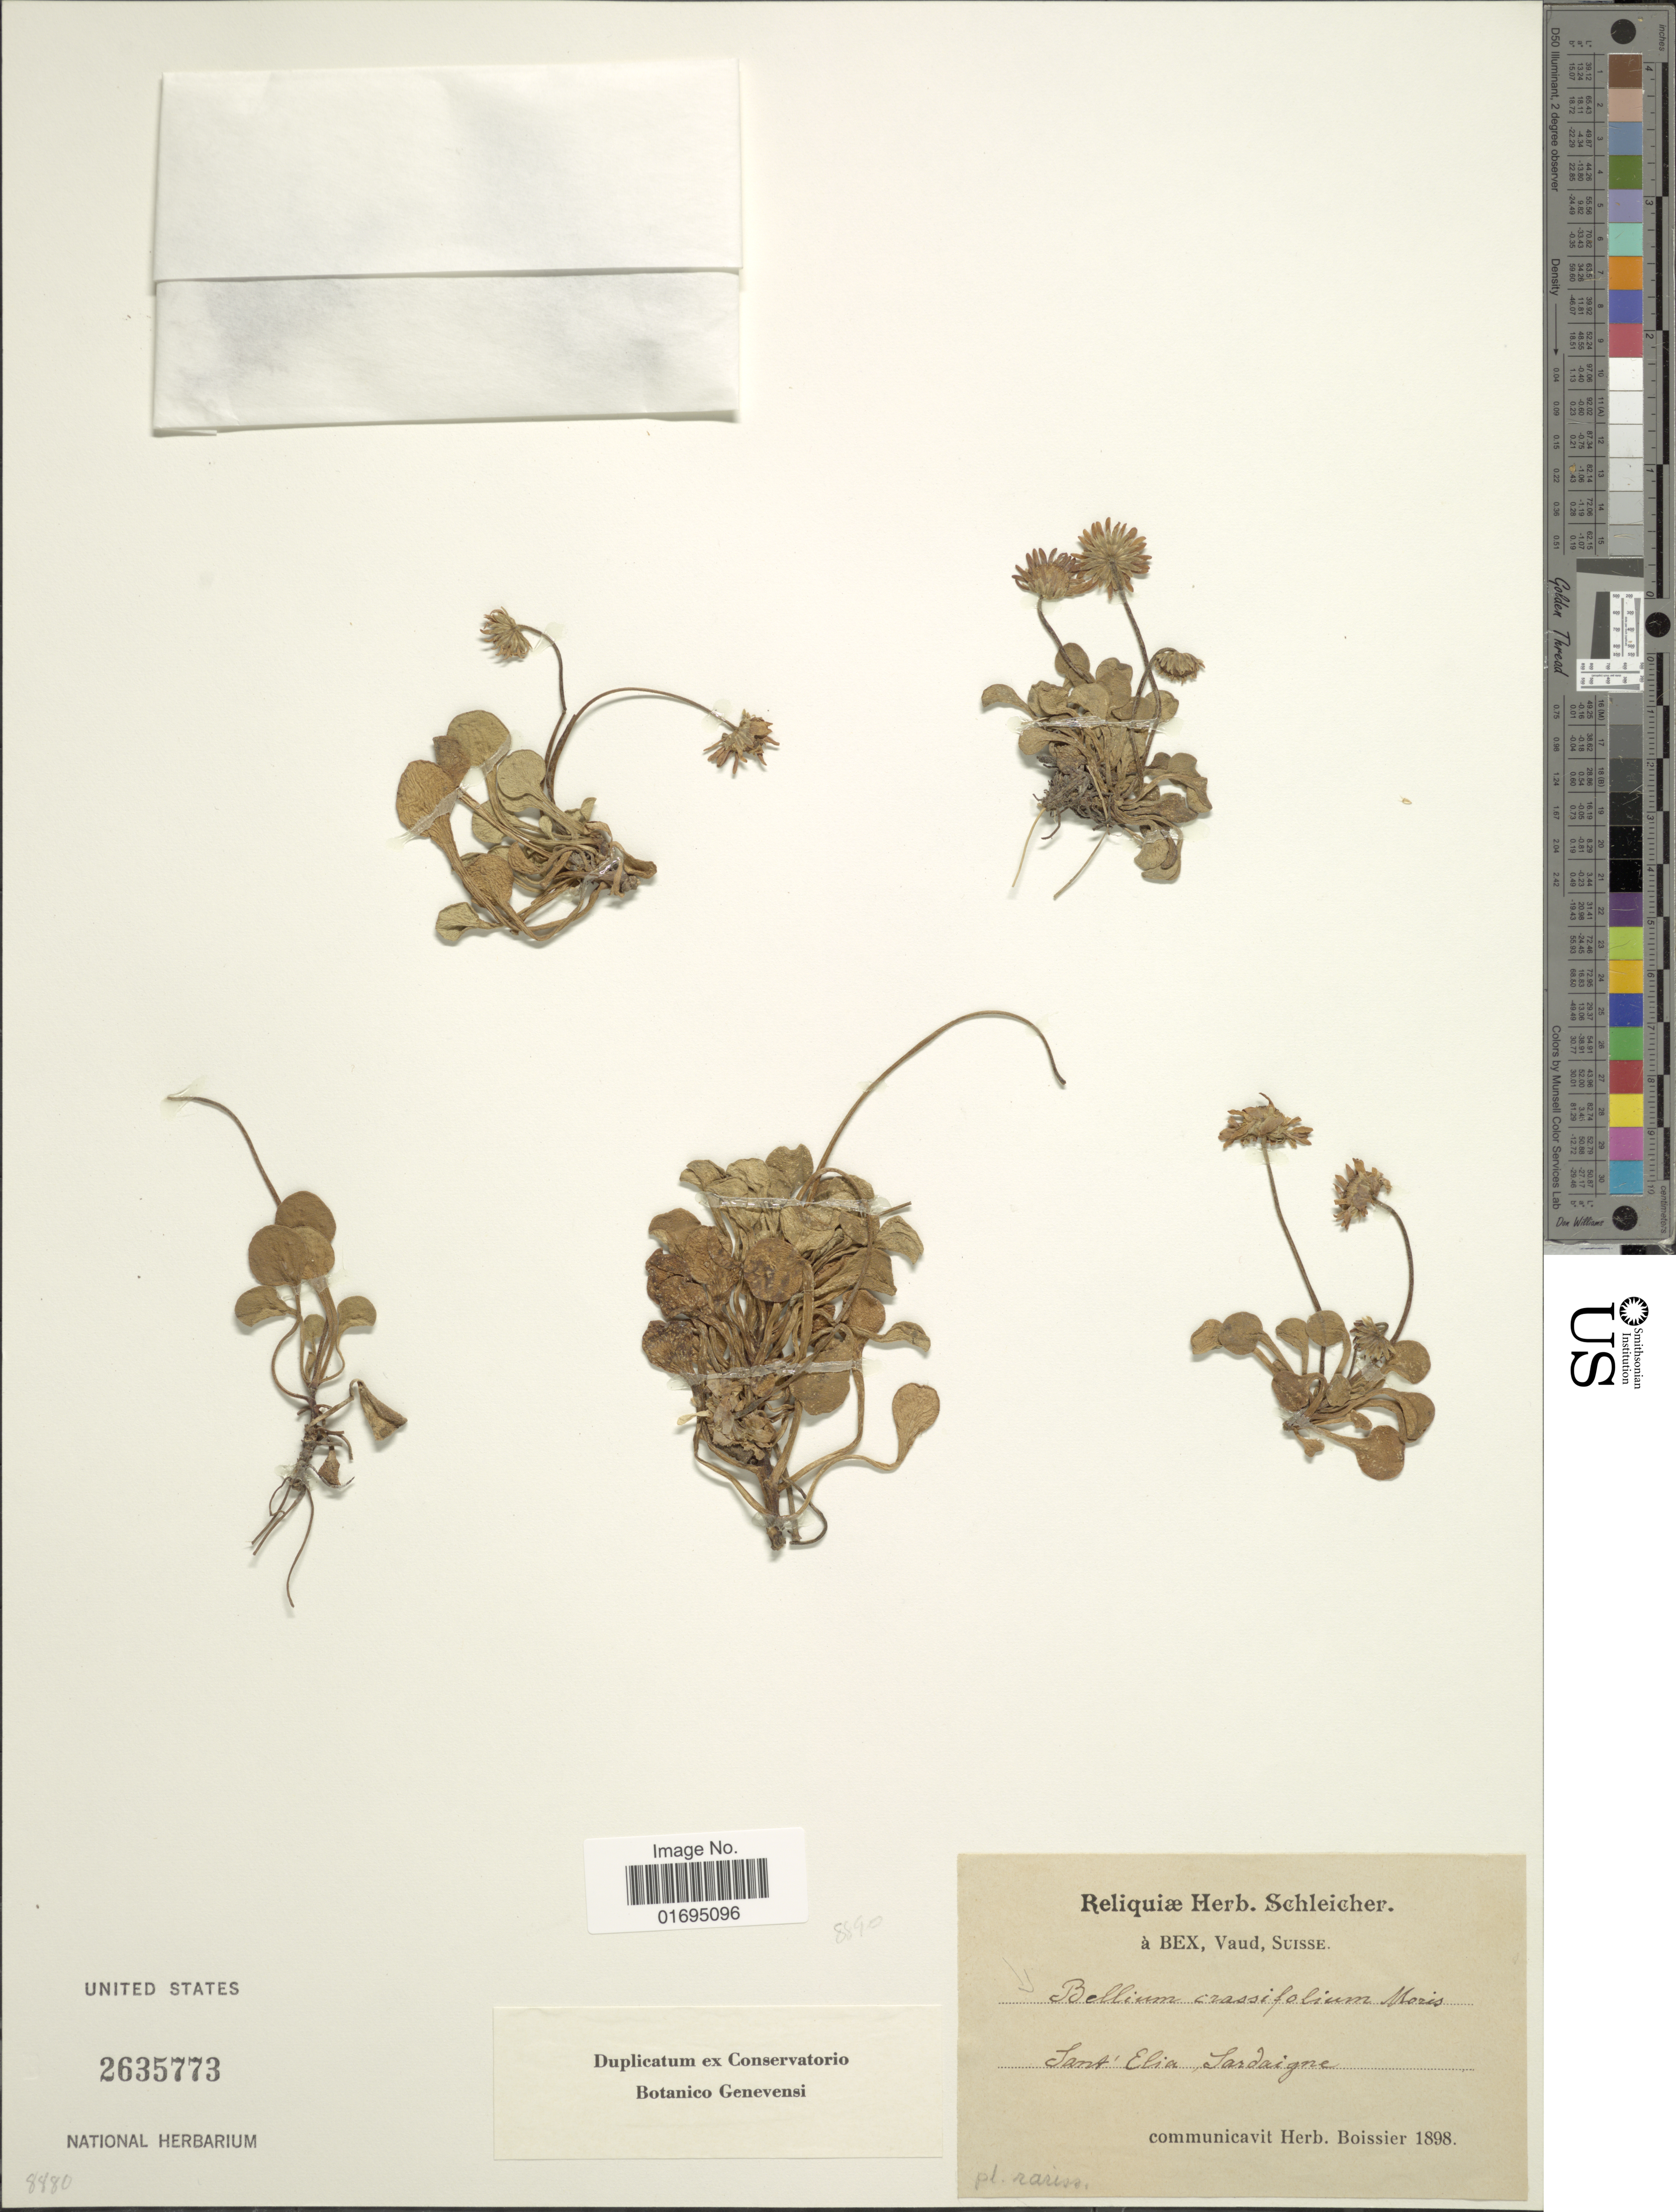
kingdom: Plantae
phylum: Tracheophyta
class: Magnoliopsida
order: Asterales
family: Asteraceae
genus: Bellium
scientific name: Bellium crassifolium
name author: Moris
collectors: ex herb. Schleicher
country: Switzerland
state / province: Vaud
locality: Vaud, Suisse, Sant'Elia Sardaigne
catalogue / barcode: US 2635773